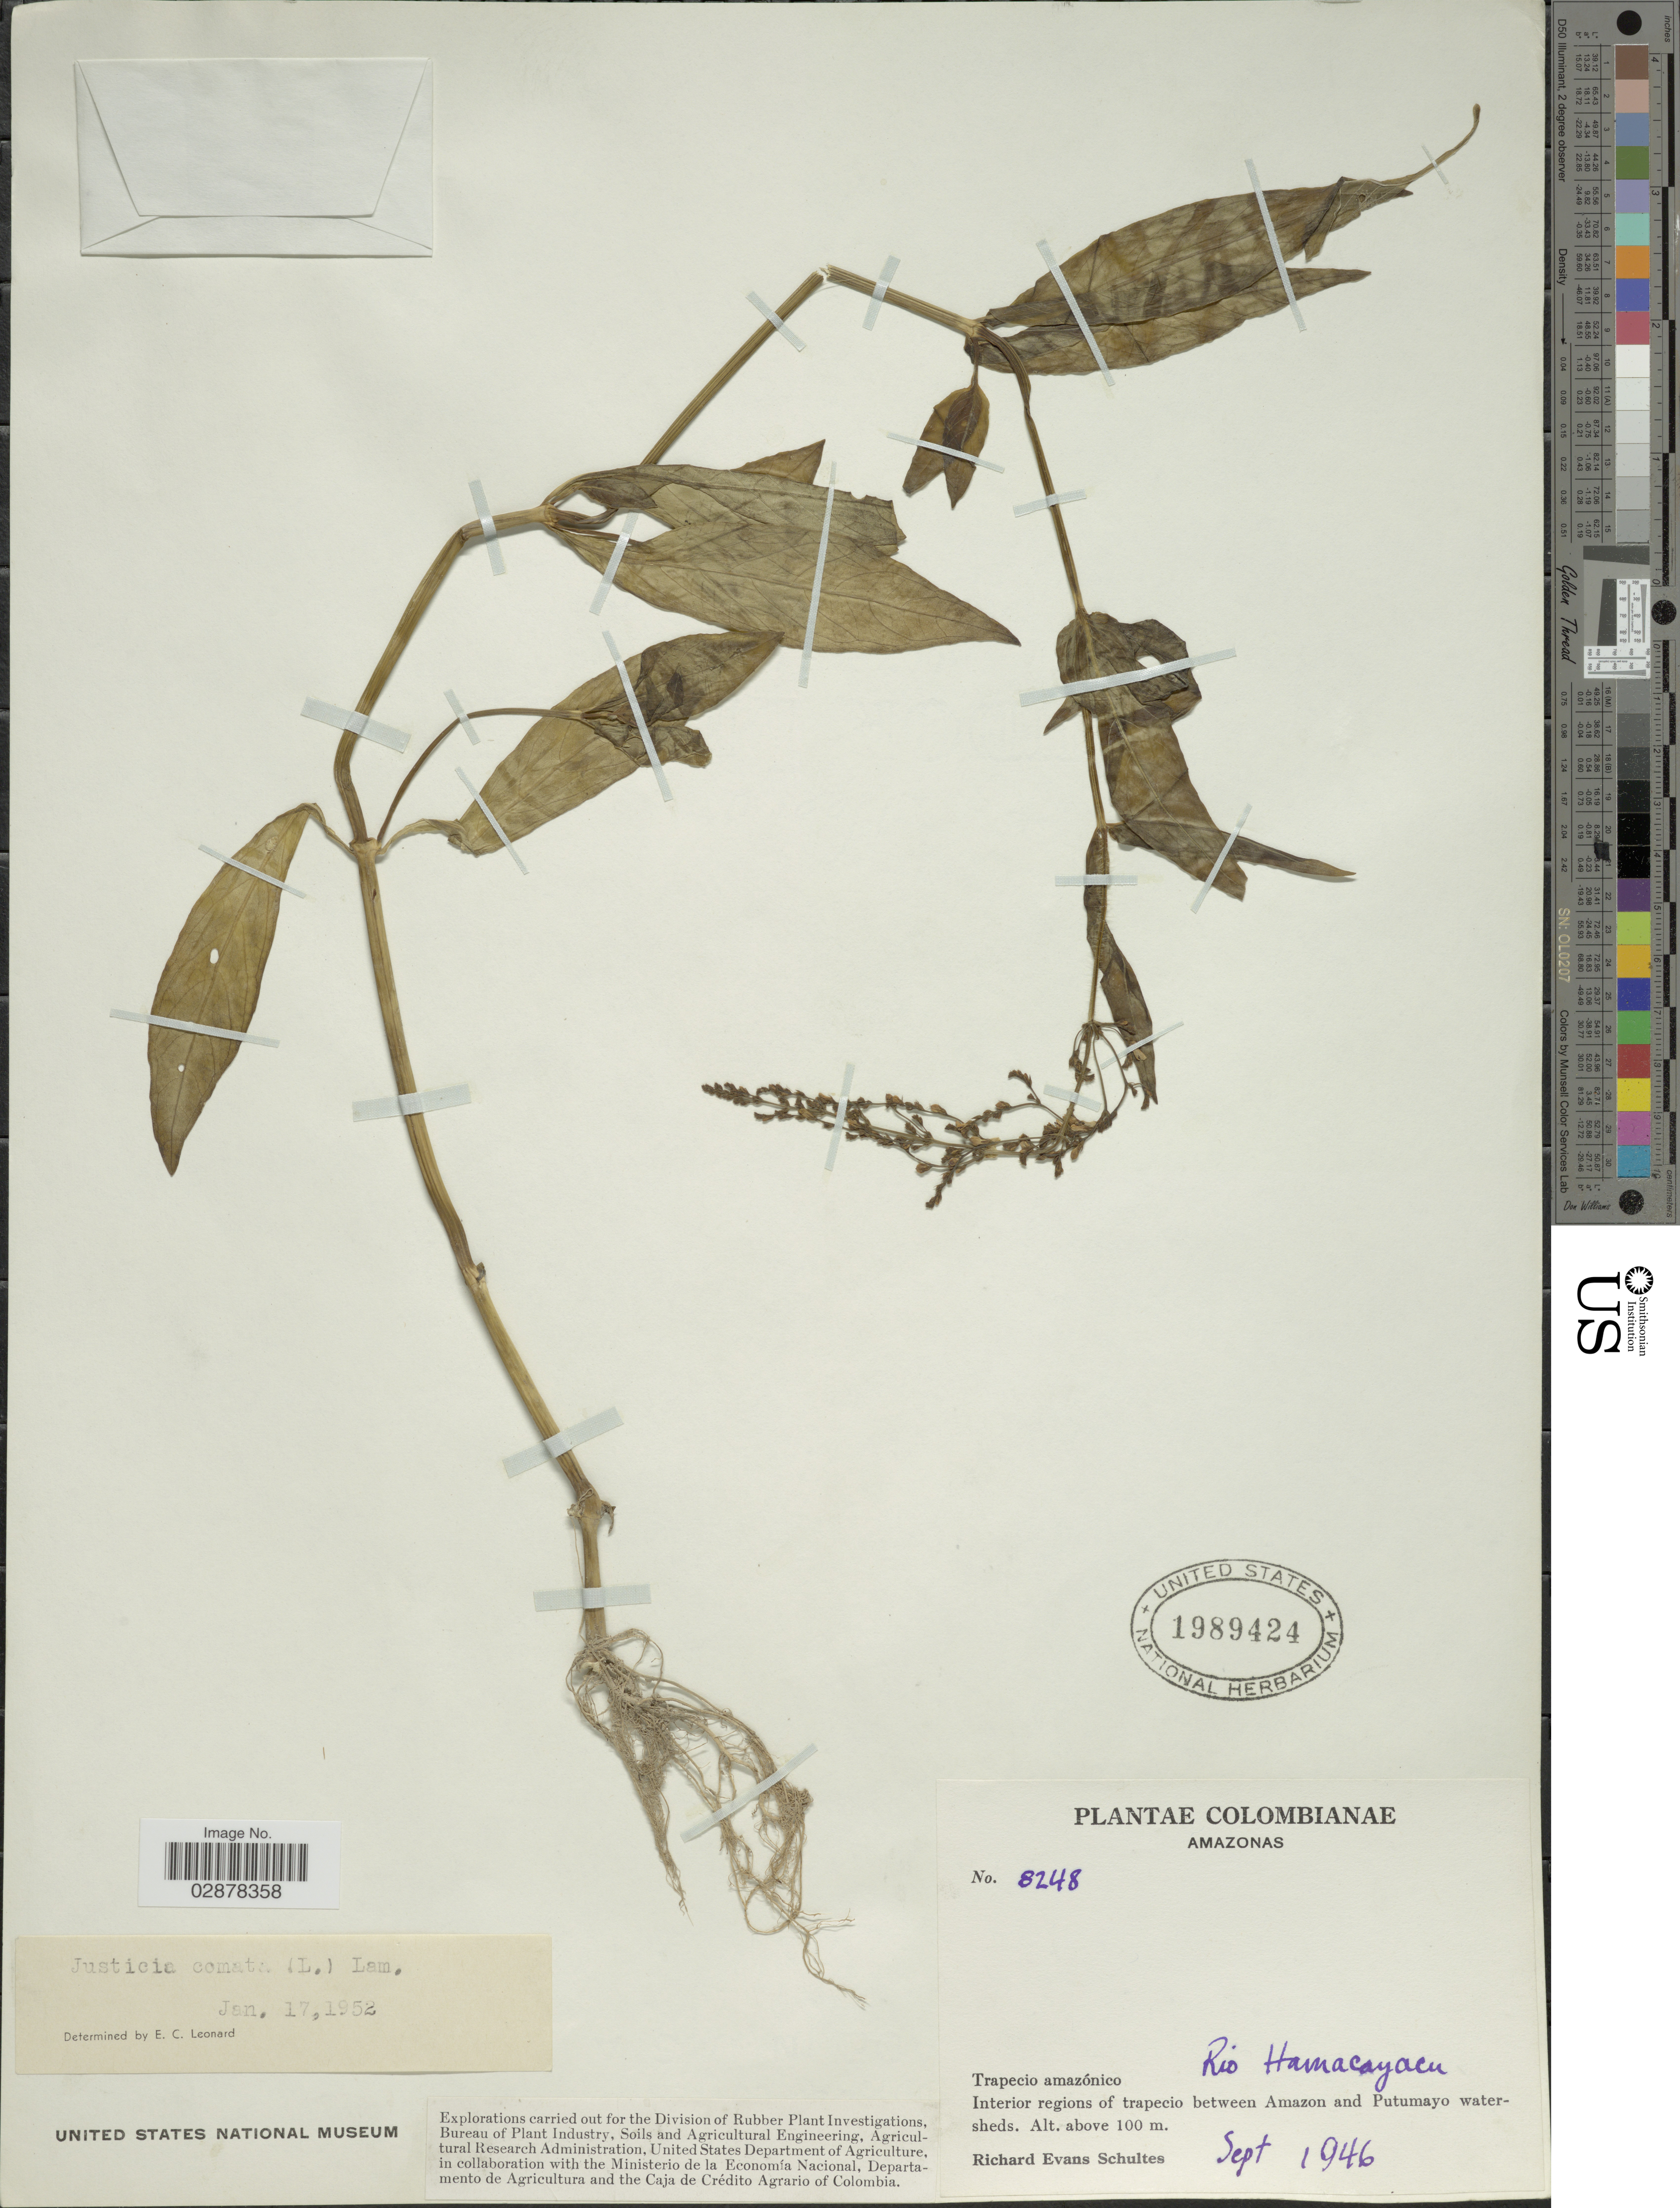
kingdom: Plantae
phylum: Tracheophyta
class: Magnoliopsida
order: Lamiales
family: Acanthaceae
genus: Justicia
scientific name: Justicia comata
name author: (L.) Lam.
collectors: R. E. Schultes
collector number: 8248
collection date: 1946-09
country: Colombia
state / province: Amazônas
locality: Trapecio amazónico. Interior regions of trapecio between Amazon and Putumayo watersheds. Rio Hamacayacu.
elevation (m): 100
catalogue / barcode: US 1989424